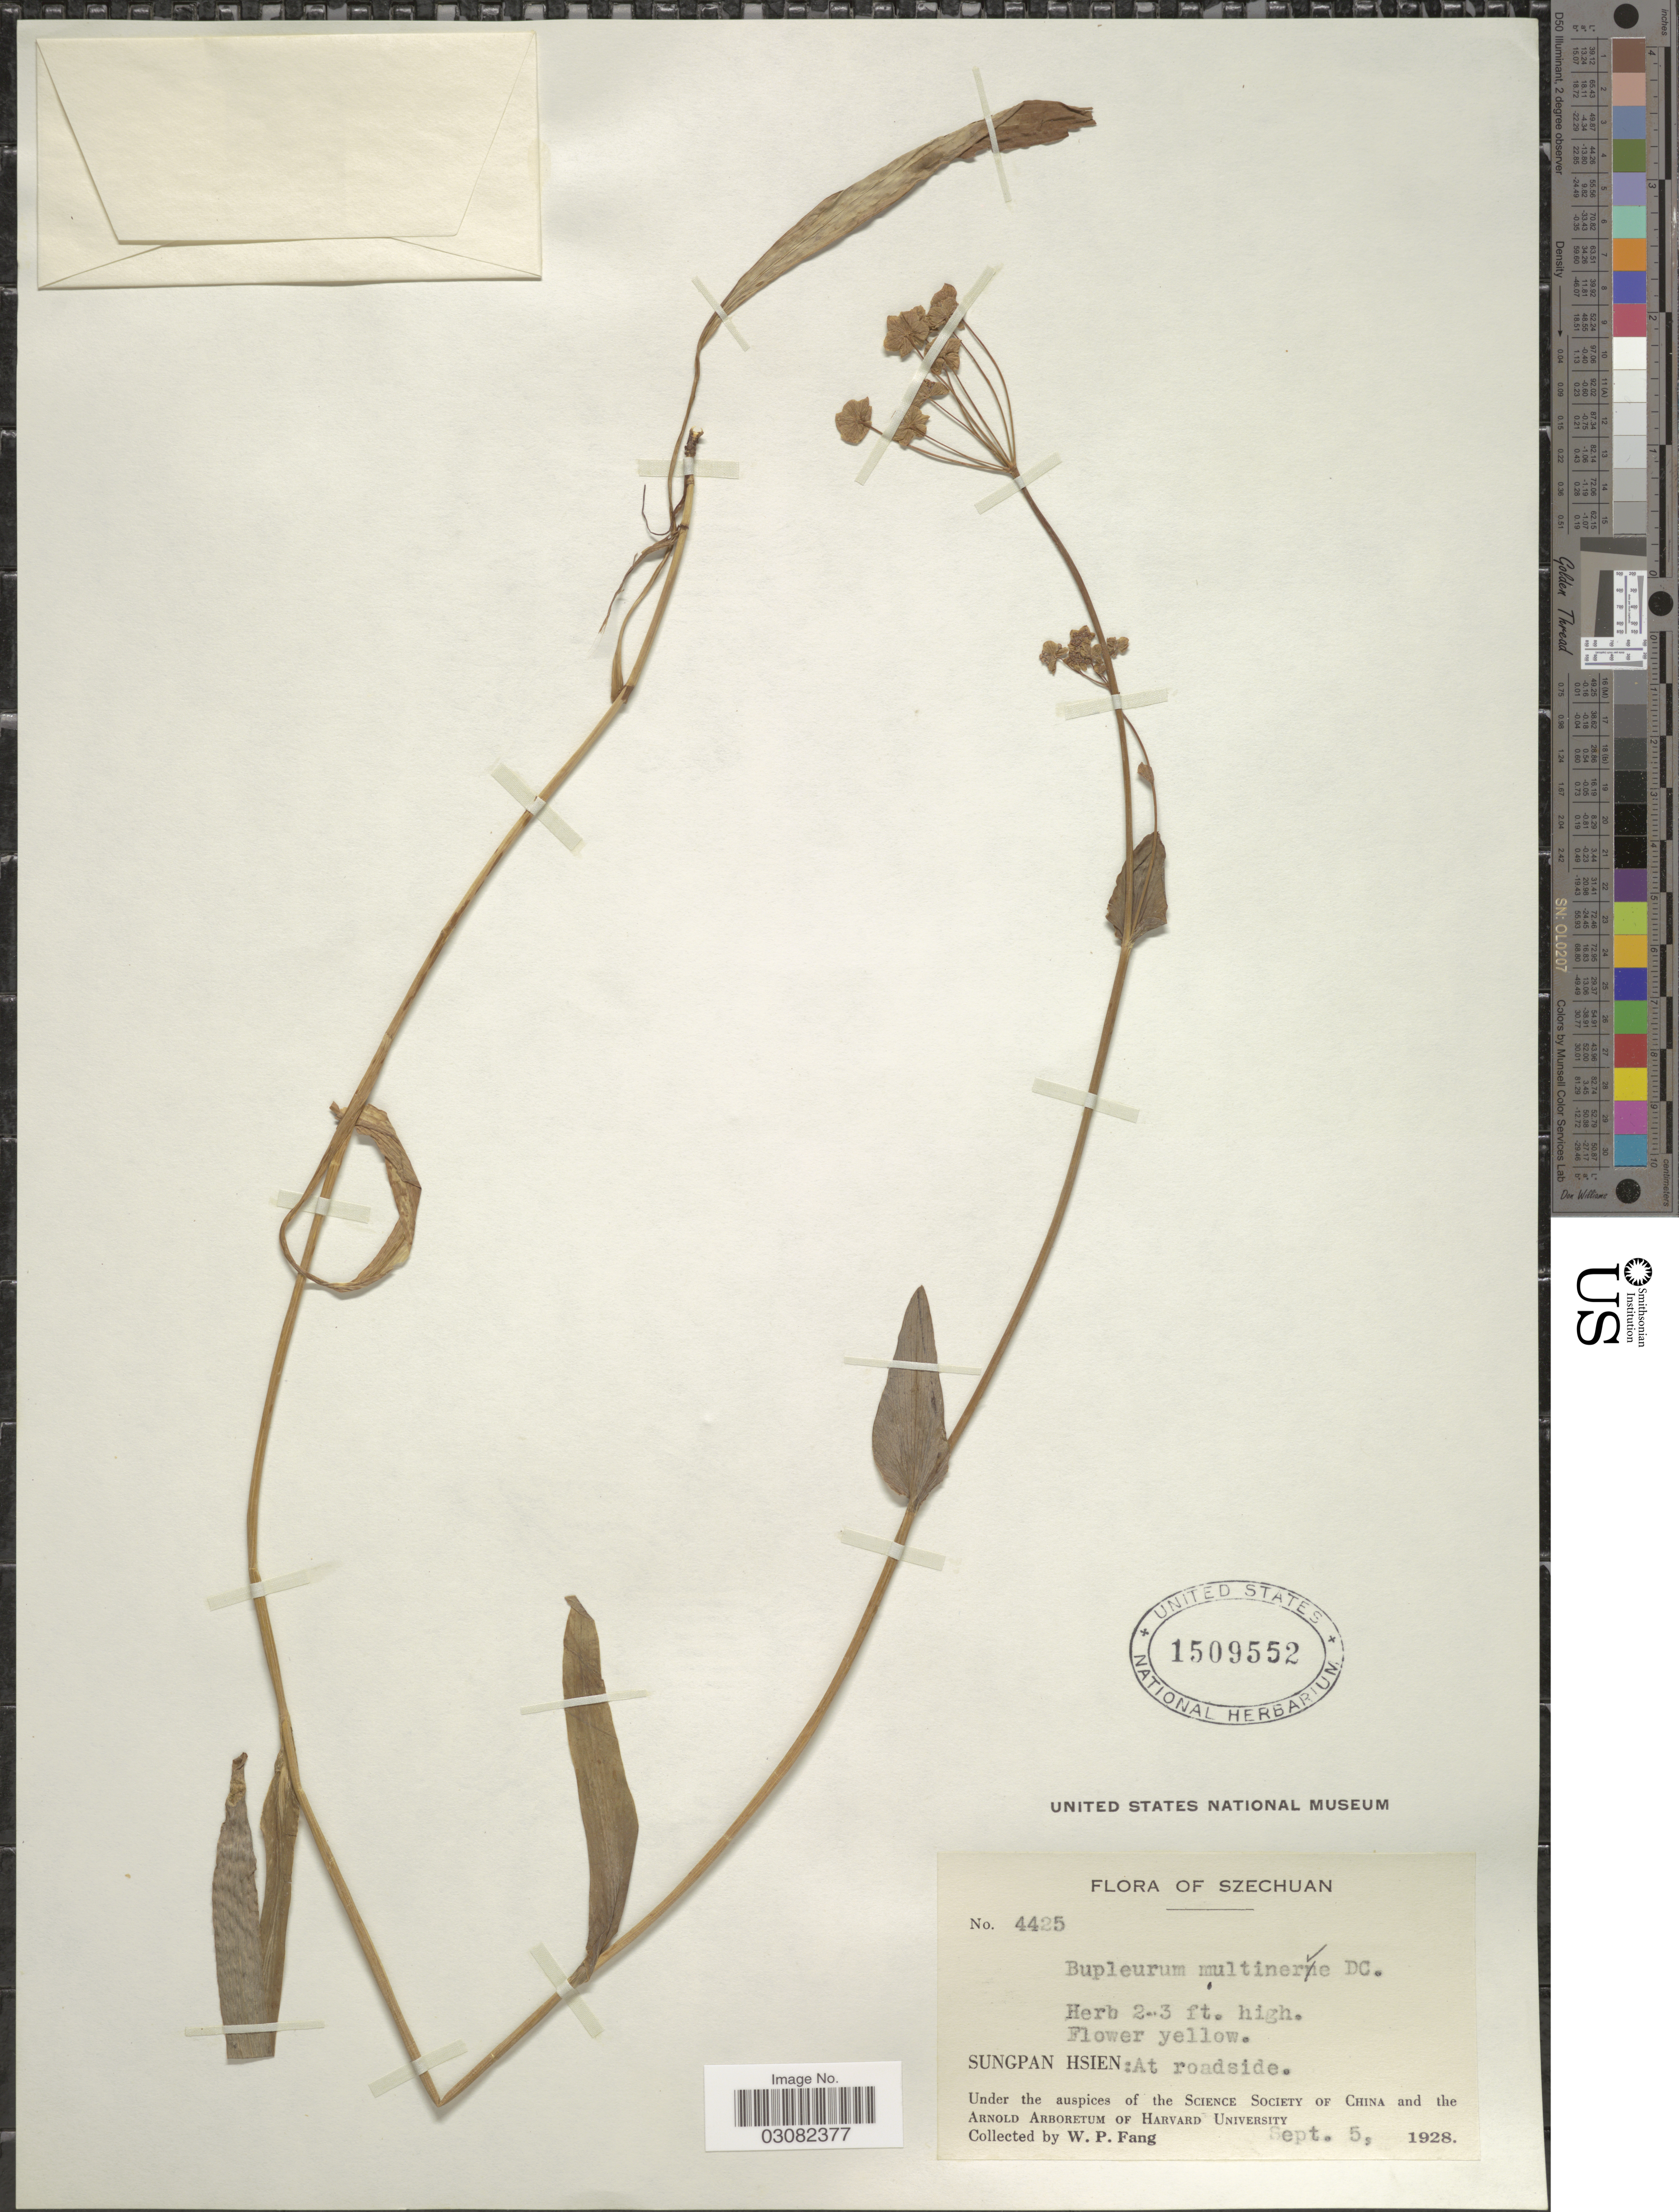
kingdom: Plantae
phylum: Tracheophyta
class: Magnoliopsida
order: Apiales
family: Apiaceae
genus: Bupleurum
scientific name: Bupleurum multinerve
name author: DC.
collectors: W. P. Fang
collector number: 4425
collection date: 1928-09-05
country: China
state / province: Sichuan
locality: Szechuan. Sungpan Hsien: At roadside.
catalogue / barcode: US 1509552